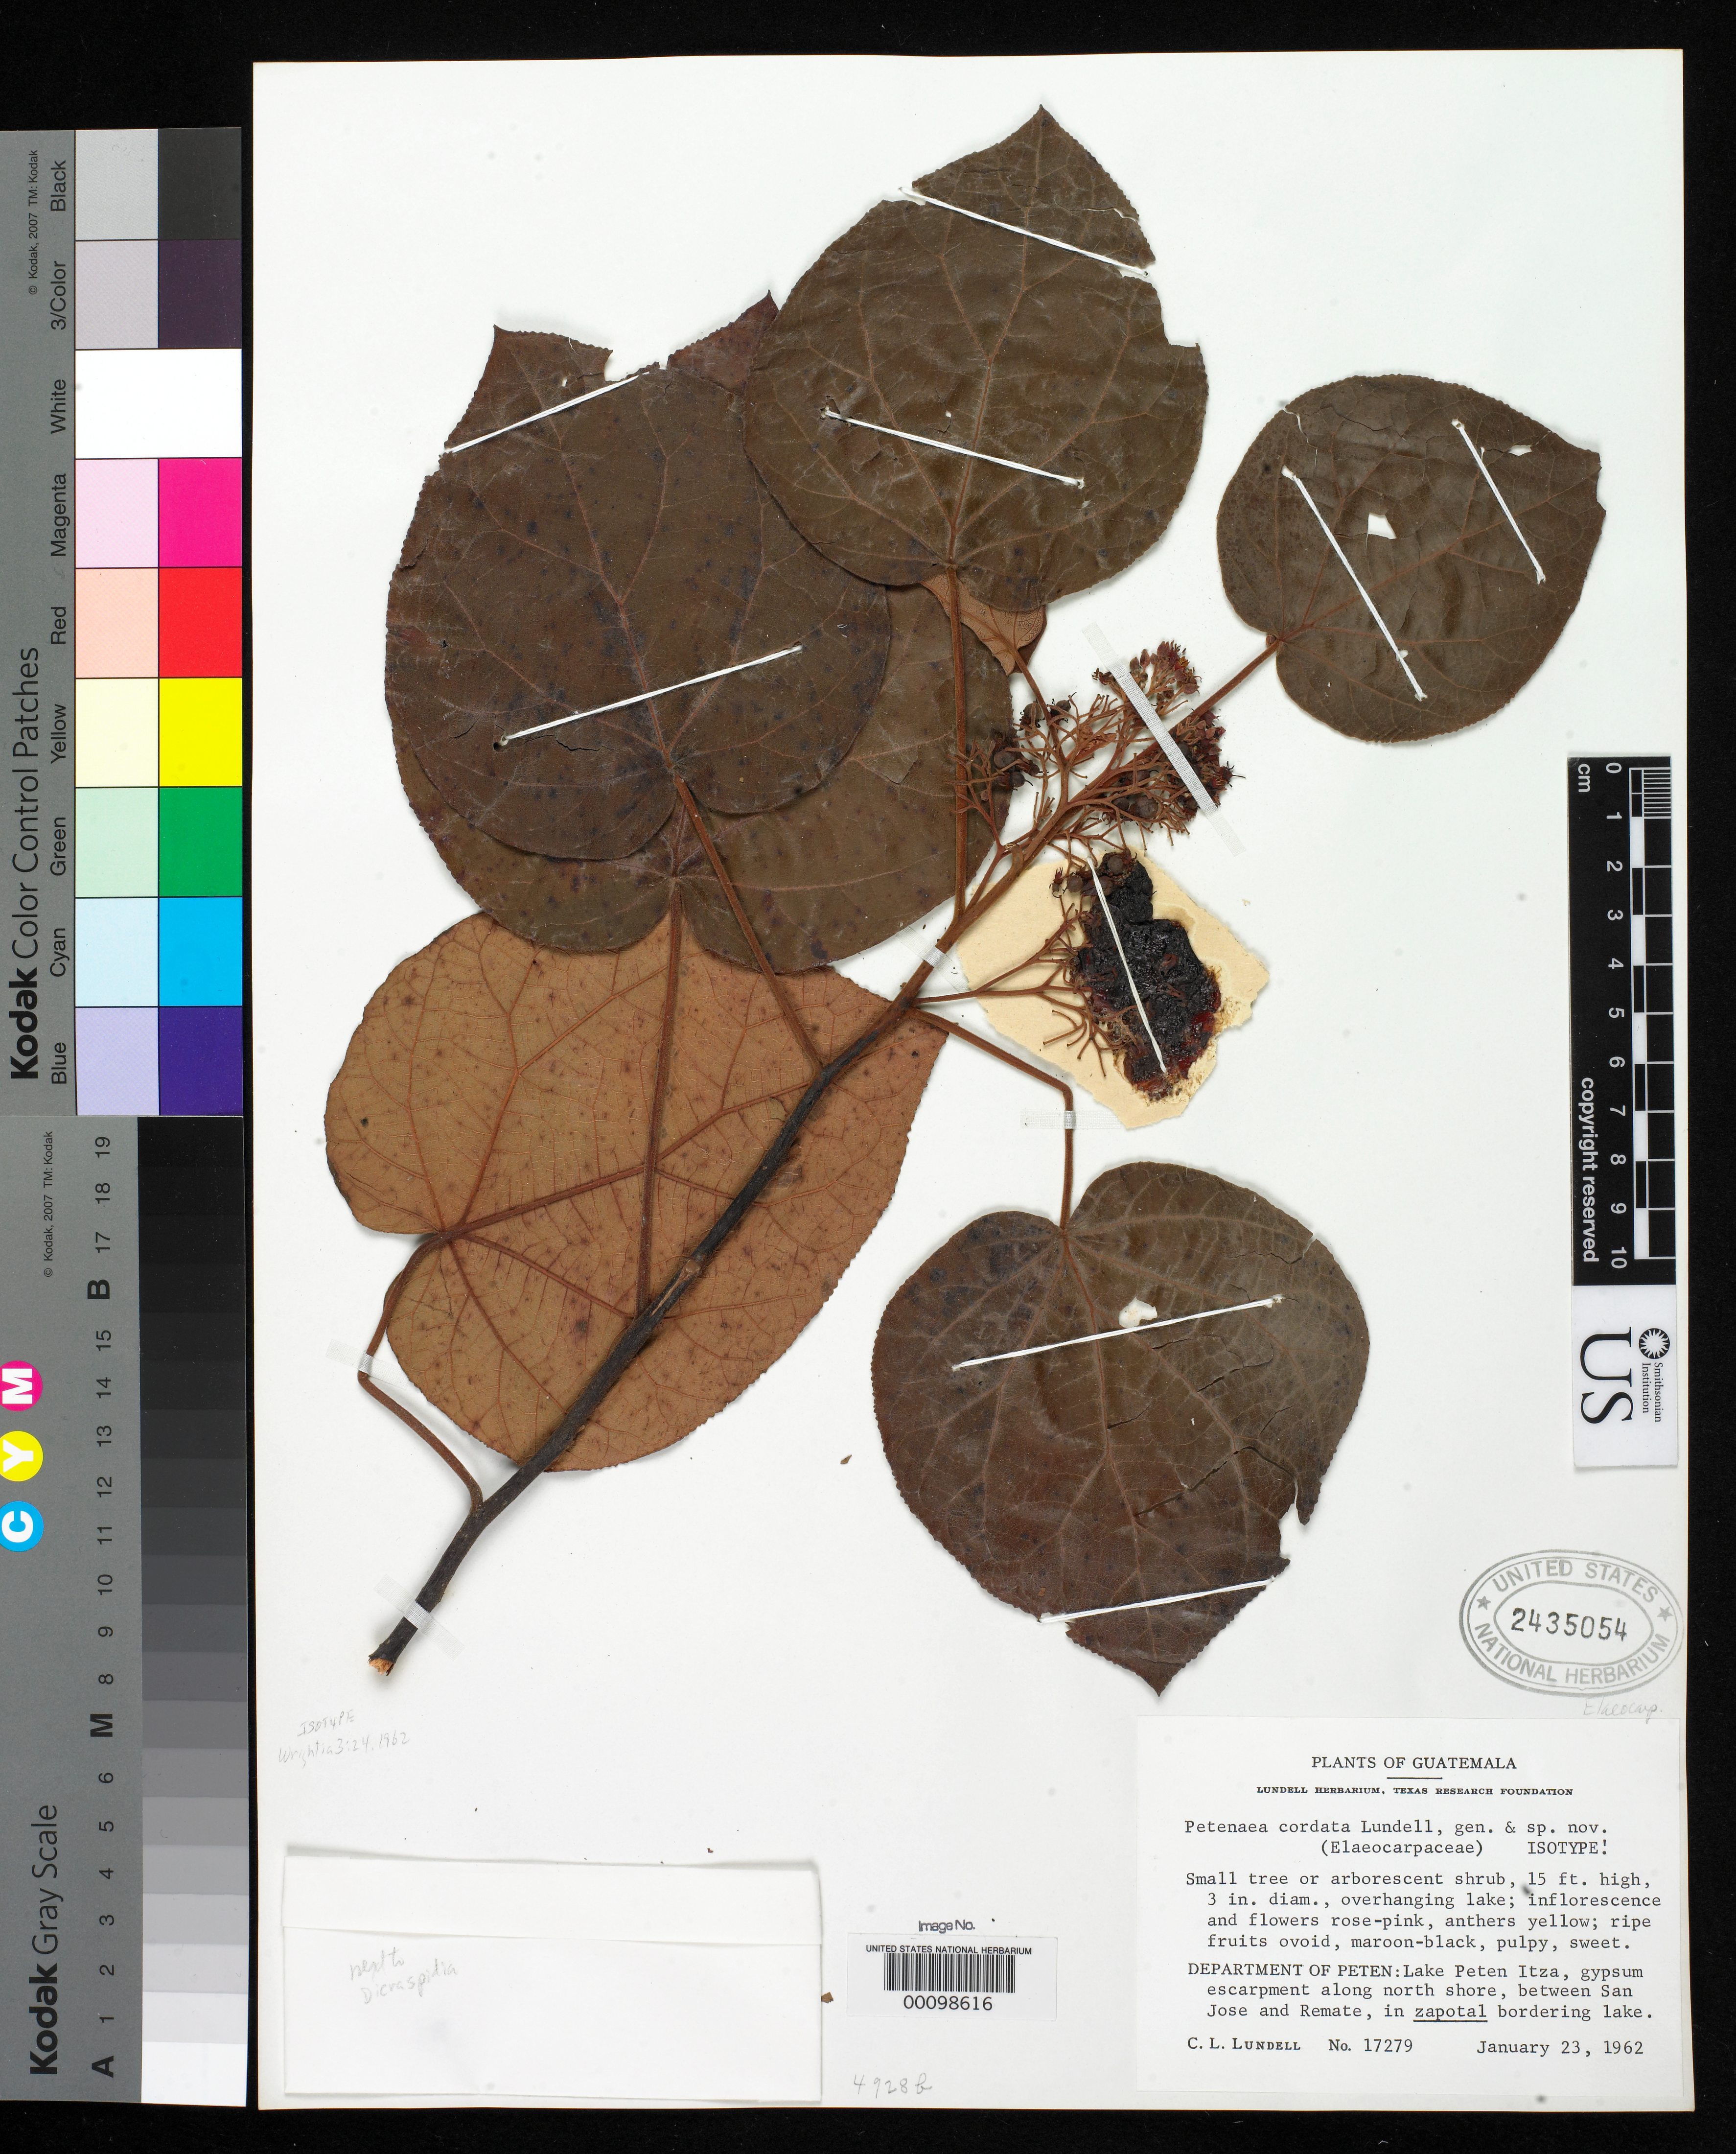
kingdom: Plantae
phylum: Tracheophyta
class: Magnoliopsida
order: Huerteales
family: Petenaeaceae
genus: Petenaea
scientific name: Petenaea cordata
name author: Lundell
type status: Isotype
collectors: C. L. Lundell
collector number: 17279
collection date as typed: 23 Jan 1962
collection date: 1962-01-23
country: Guatemala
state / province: El Petén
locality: Lake Petèn-Itza, between San Jose and Remate.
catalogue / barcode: US 2435054